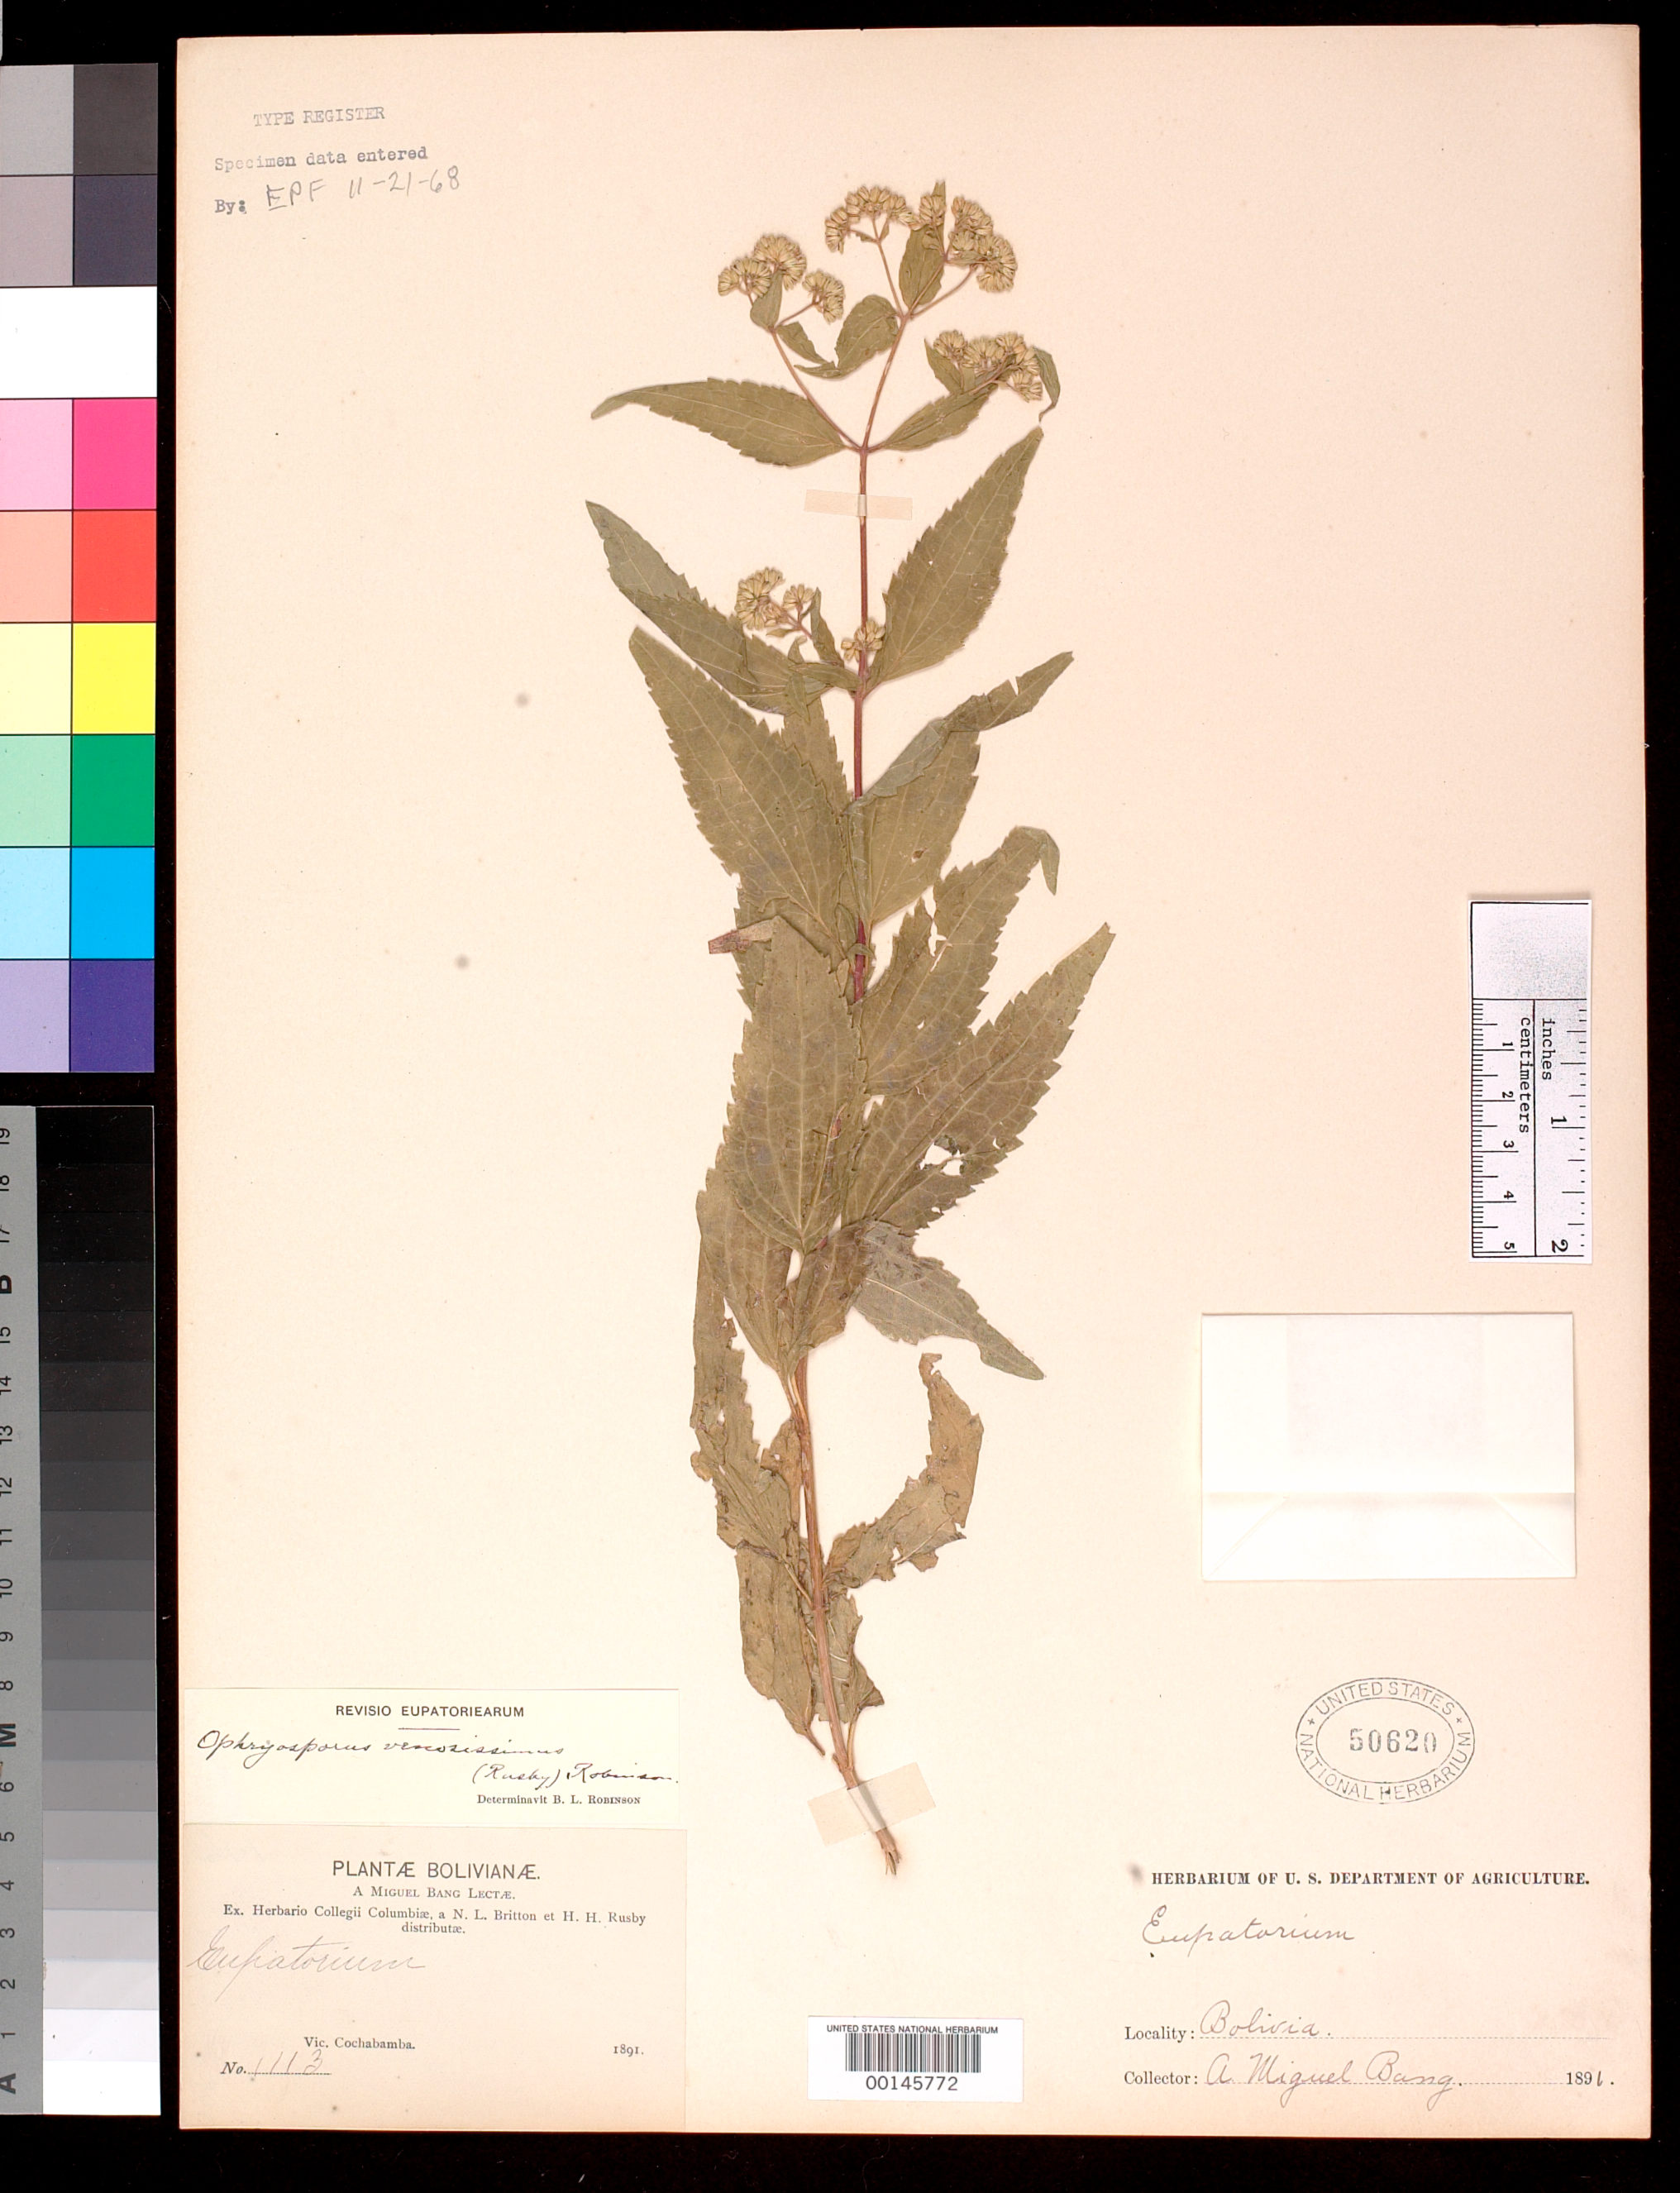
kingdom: Plantae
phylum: Tracheophyta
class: Magnoliopsida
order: Asterales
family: Asteraceae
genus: Eupatorium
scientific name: Eupatorium venosissimum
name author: Rusby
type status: Isotype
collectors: M. Bang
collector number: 1113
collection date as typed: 1891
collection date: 1891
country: Bolivia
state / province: Cochabamba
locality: Vic. Cochabamba.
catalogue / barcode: US 50620